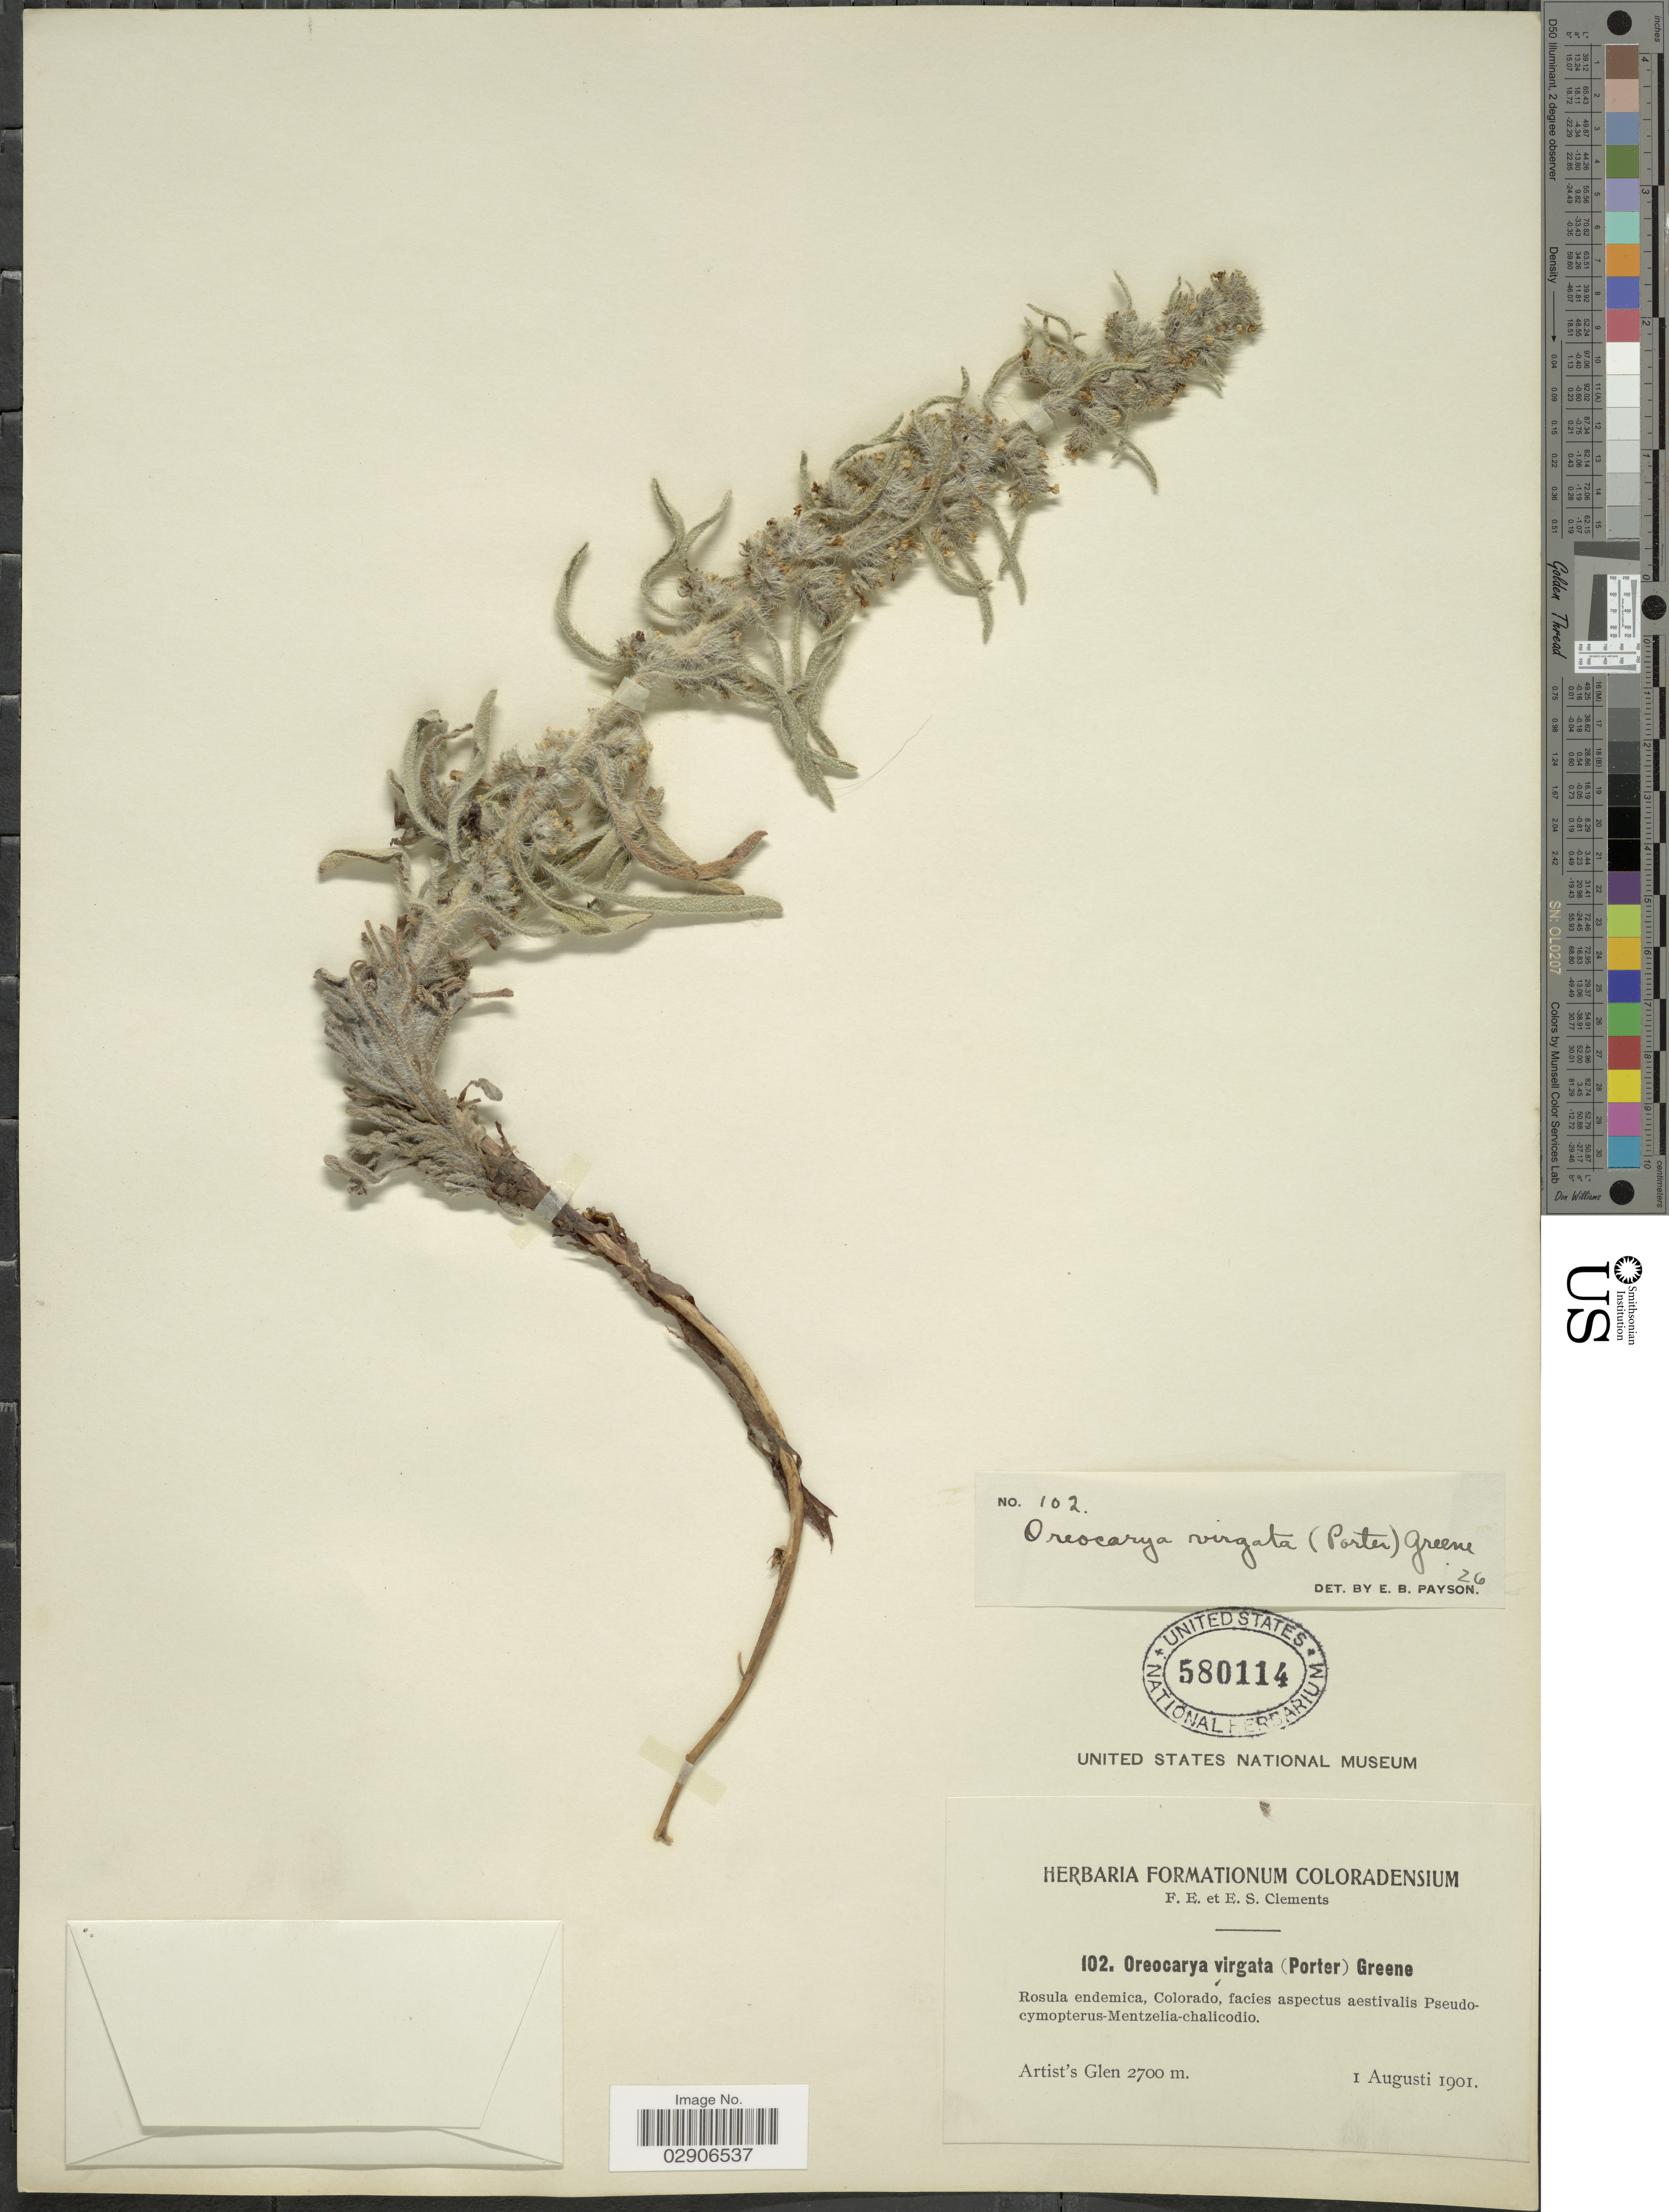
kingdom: Plantae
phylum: Tracheophyta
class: Magnoliopsida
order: Boraginales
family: Boraginaceae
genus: Oreocarya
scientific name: Oreocarya virgata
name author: (Porter) Greene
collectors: F. E. Clements & E. S. Clements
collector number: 102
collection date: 1901-08-01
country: United States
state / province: Colorado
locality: Artist's Glen.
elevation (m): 2700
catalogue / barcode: US 580114